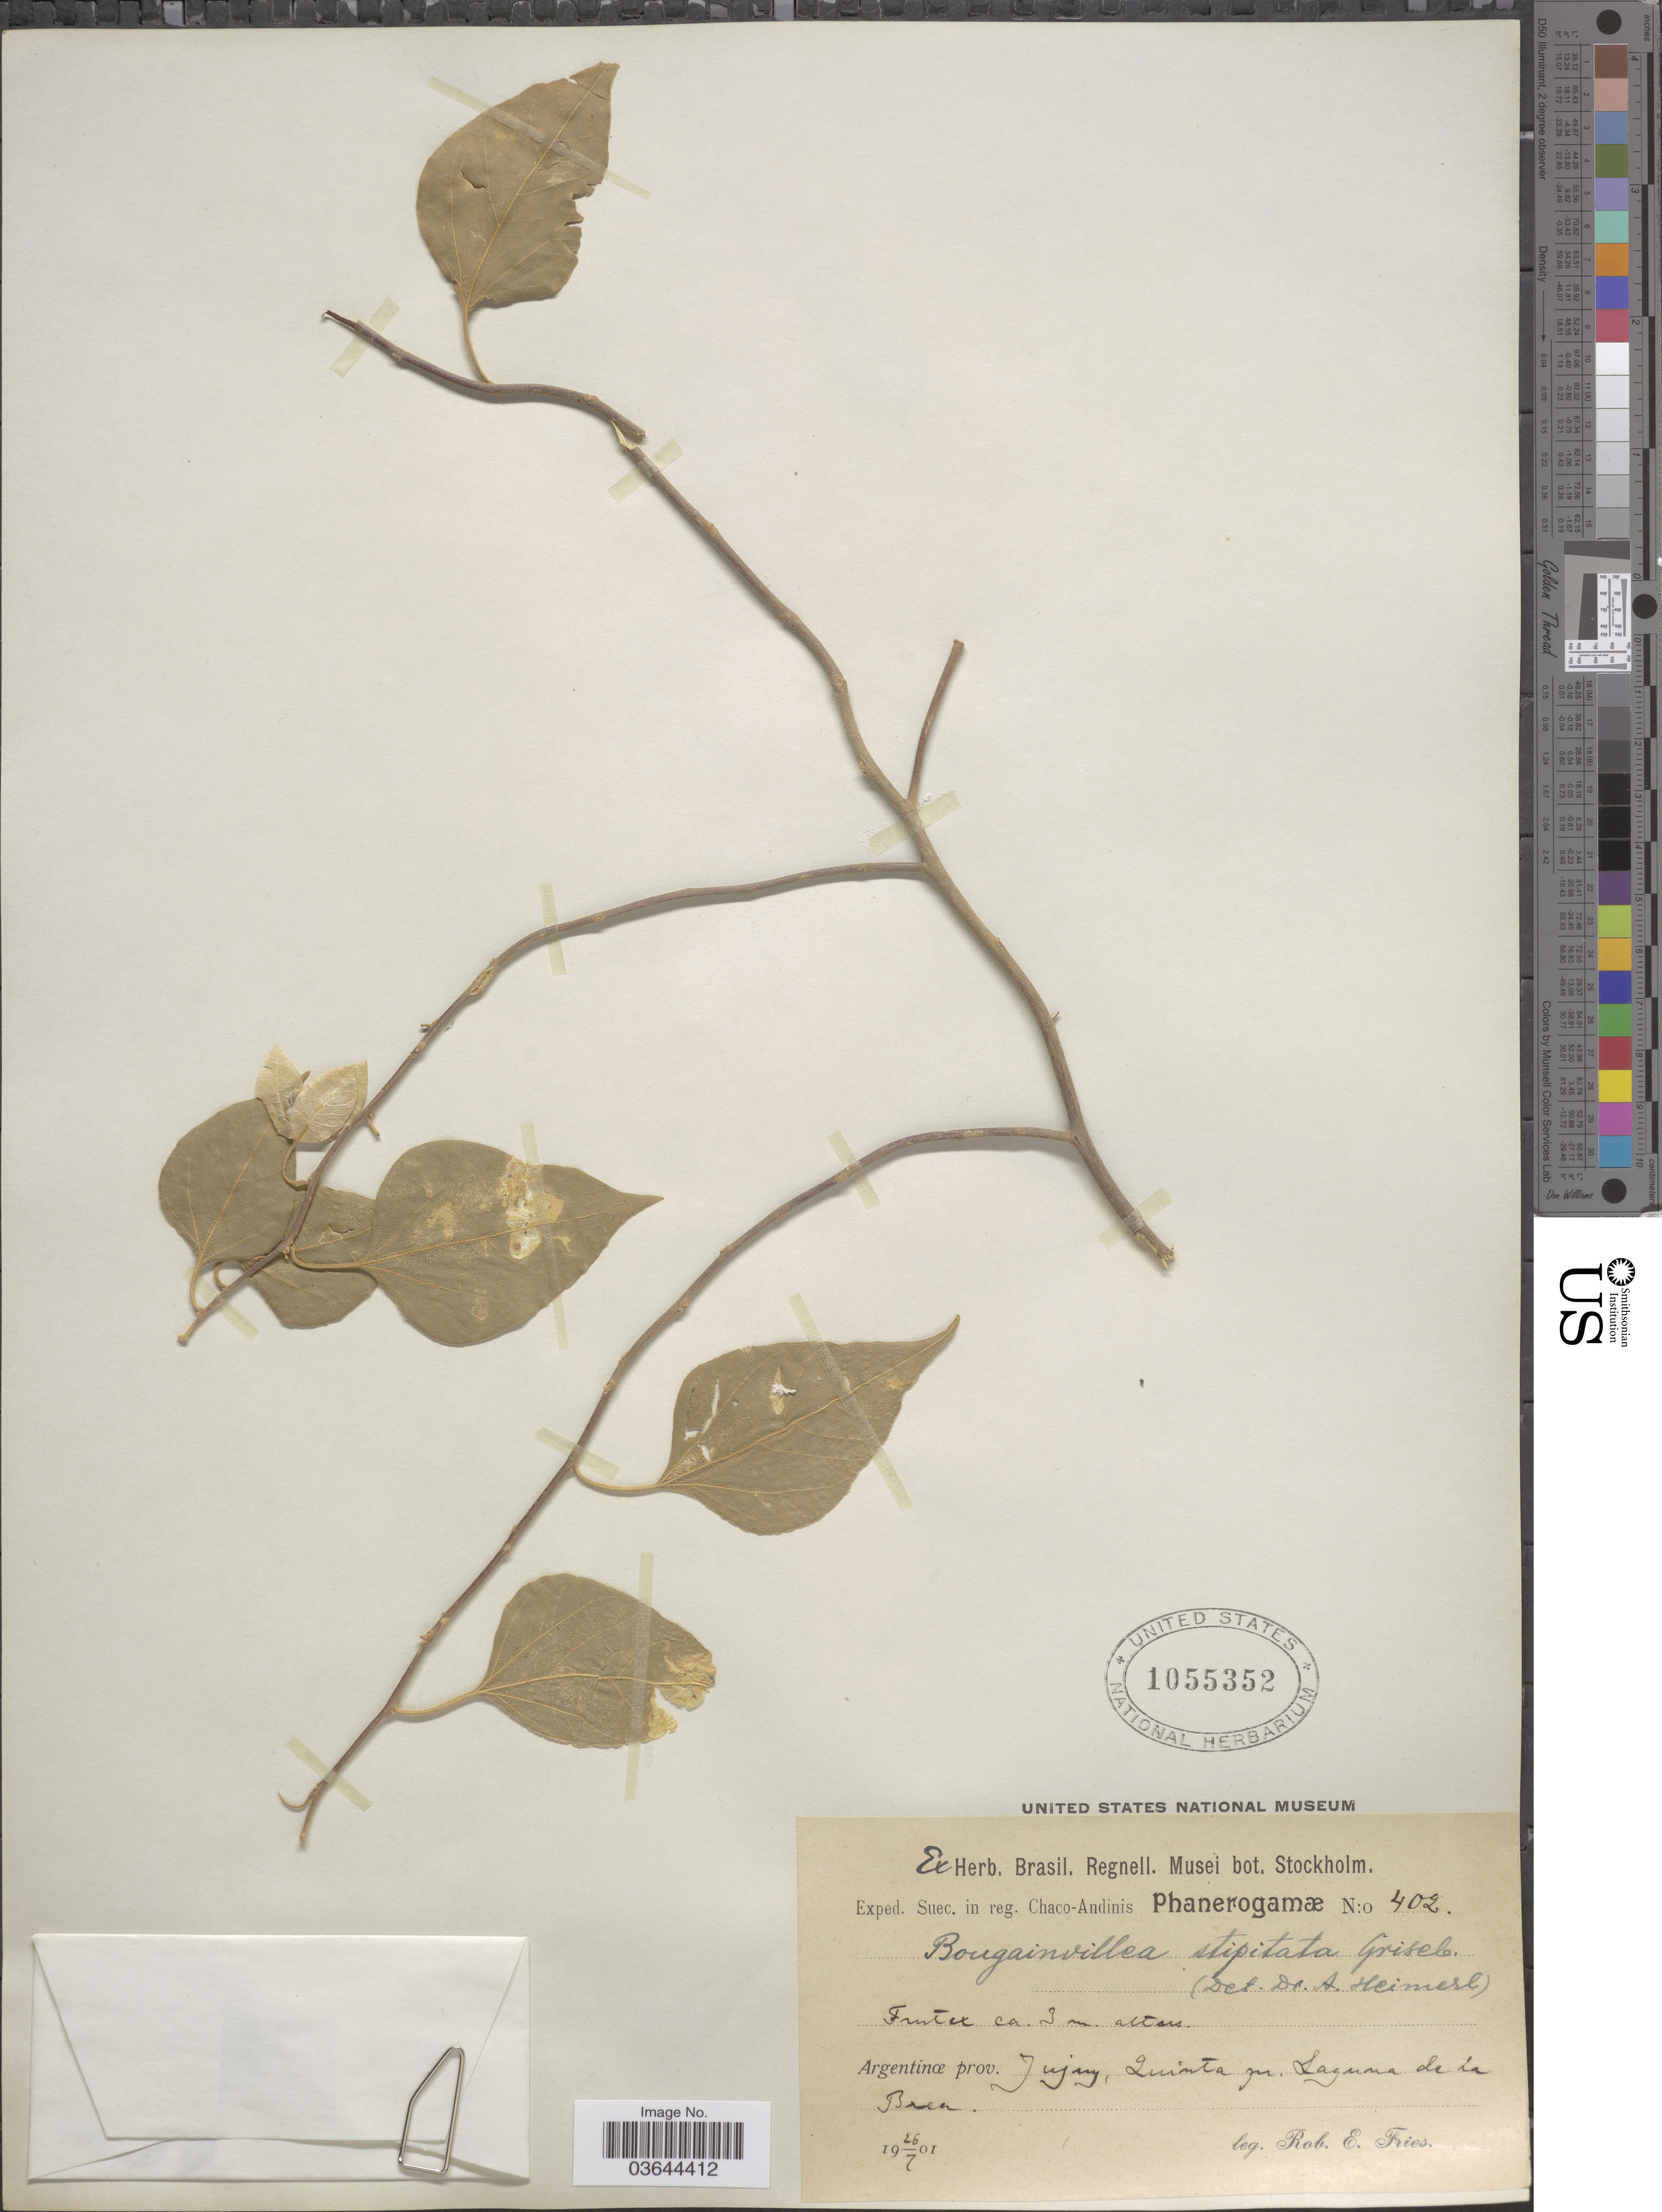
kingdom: Plantae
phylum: Tracheophyta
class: Magnoliopsida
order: Caryophyllales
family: Nyctaginaceae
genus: Bougainvillea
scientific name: Bougainvillea stipitata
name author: Griseb.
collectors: R. E. Fries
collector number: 402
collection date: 1901-07-26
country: Argentina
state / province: Jujuy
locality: Quinta pr. Laguna de in Brea.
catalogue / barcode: US 1055352